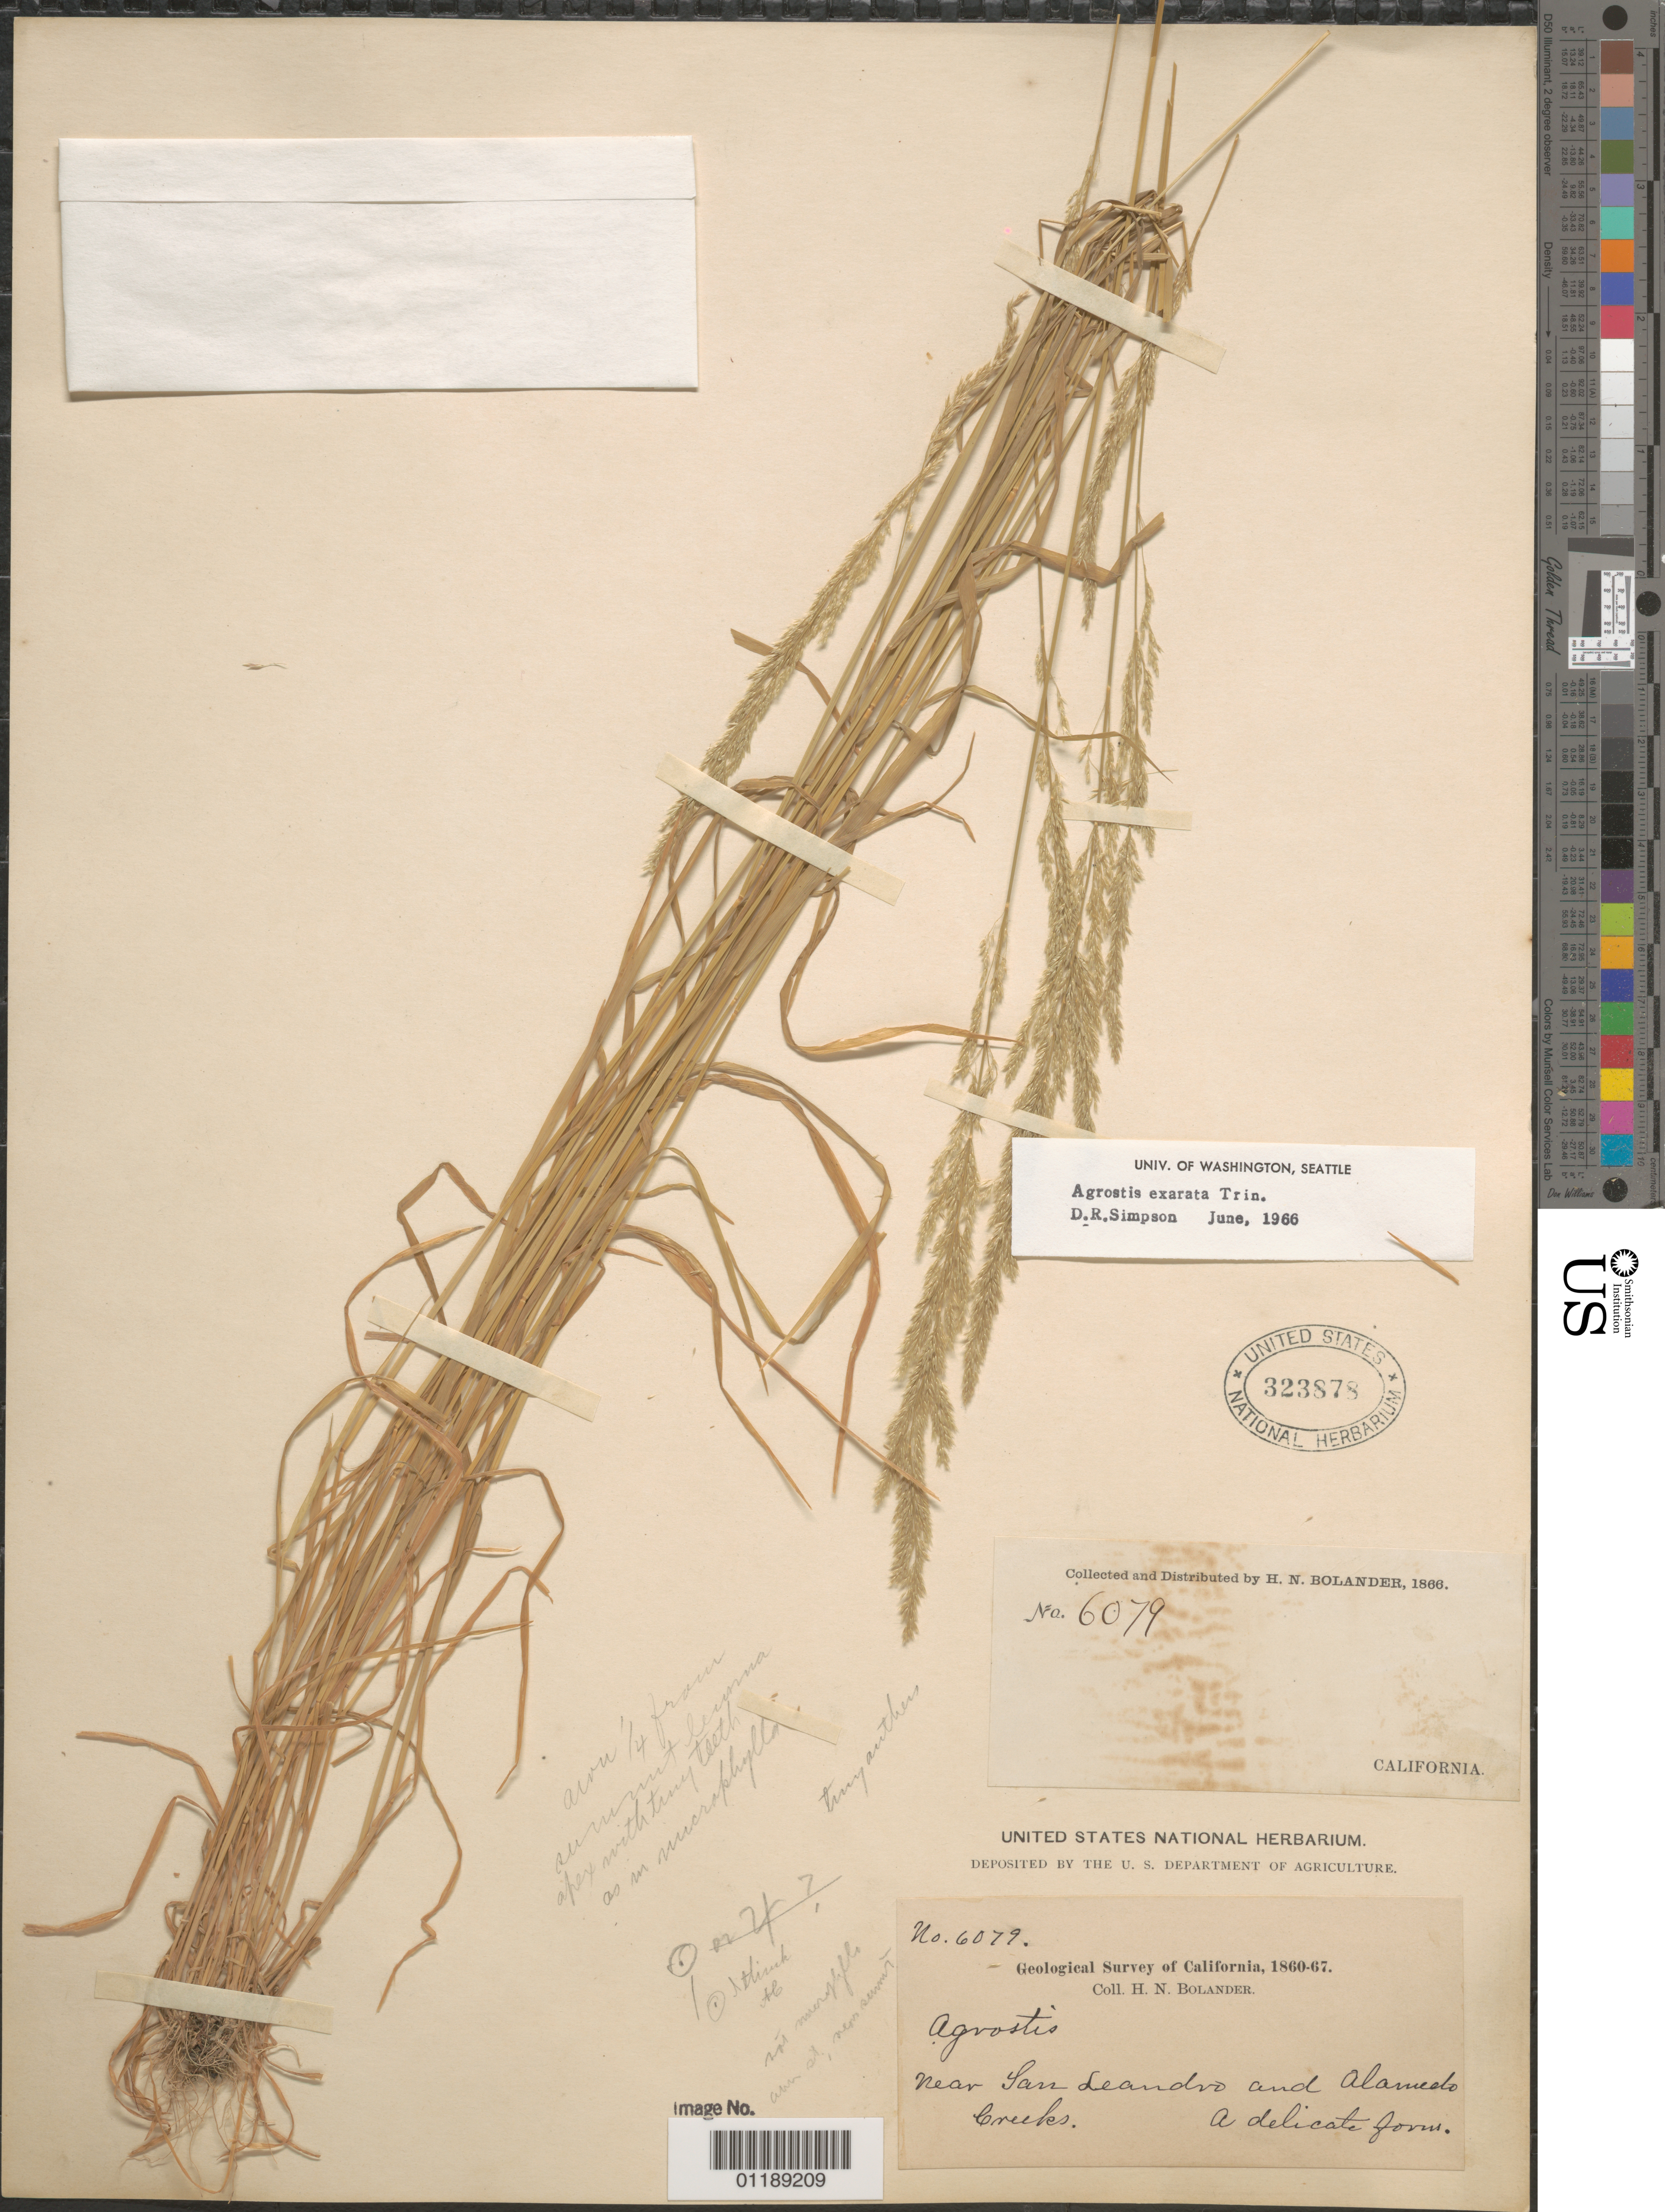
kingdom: Plantae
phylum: Tracheophyta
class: Liliopsida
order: Poales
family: Poaceae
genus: Agrostis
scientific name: Agrostis exarata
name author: Trin.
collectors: H. Bolander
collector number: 6079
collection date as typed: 1860 to -- -- 1867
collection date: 1860/1867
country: United States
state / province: California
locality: Near San Leandro and Alamedo Creeks.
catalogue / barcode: US 323878